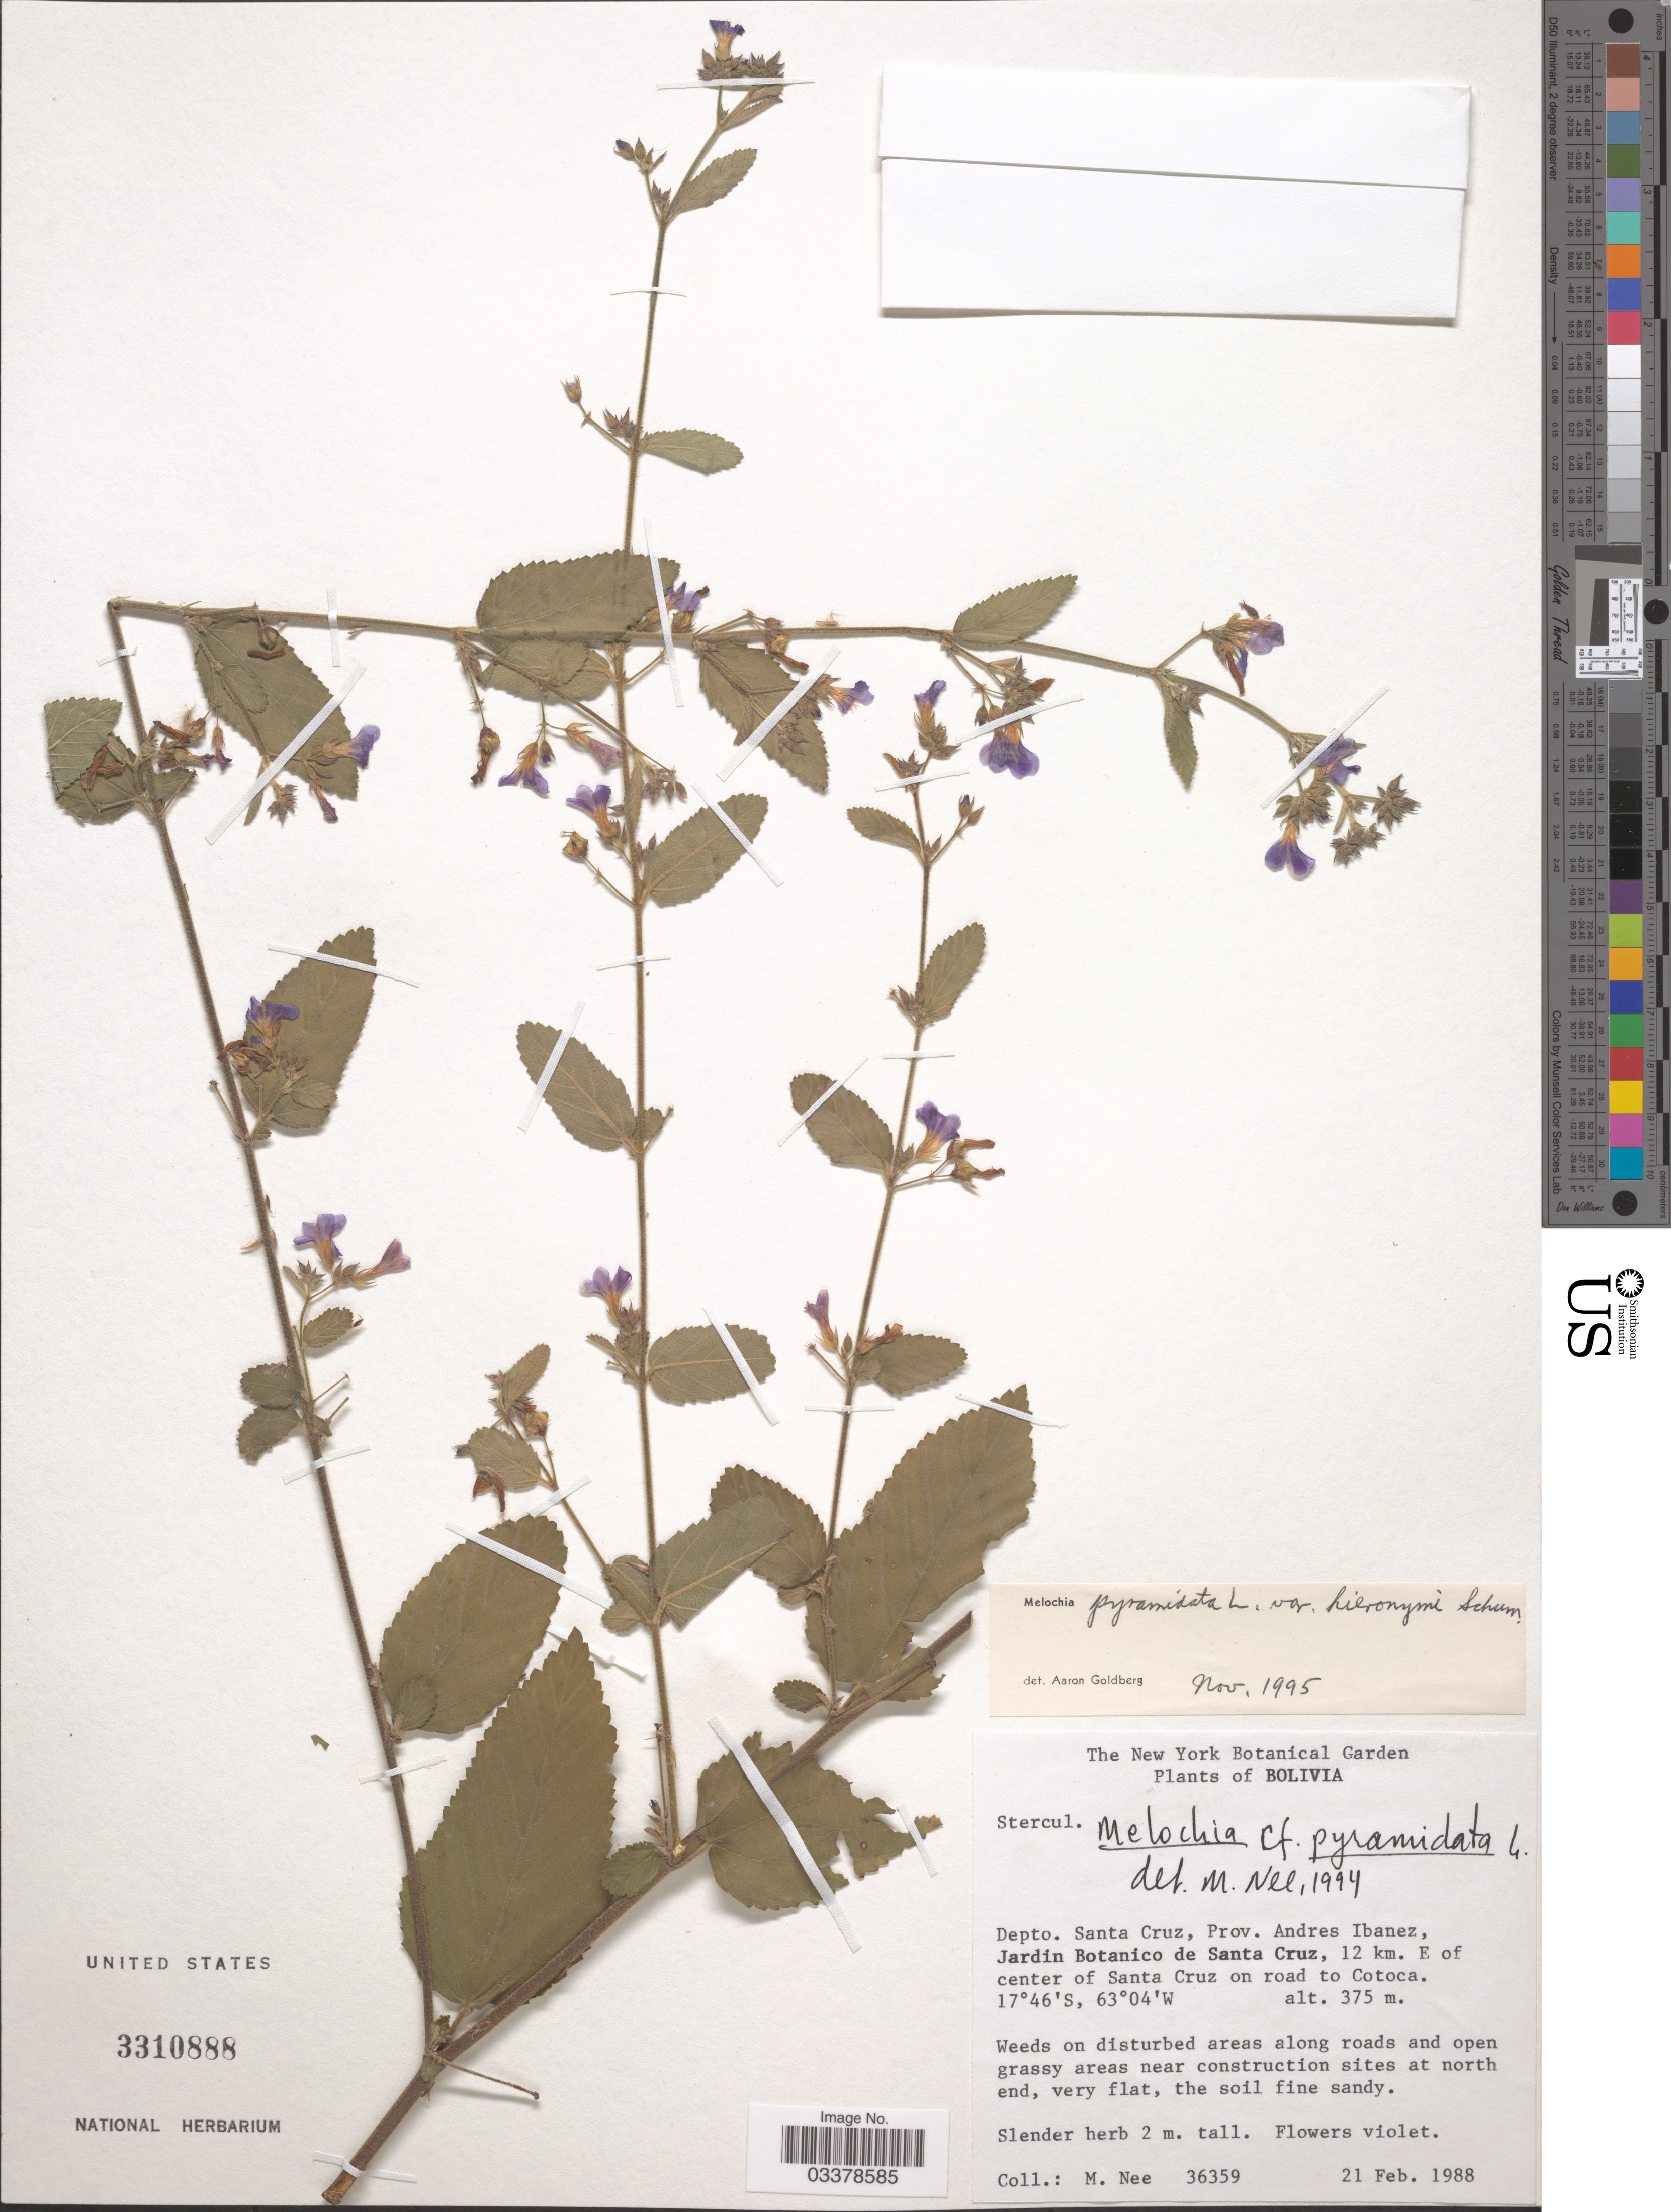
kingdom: Plantae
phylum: Tracheophyta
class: Magnoliopsida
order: Malvales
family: Malvaceae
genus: Melochia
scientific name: Melochia pyramidata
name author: L.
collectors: M. Nee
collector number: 36359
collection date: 1988-02-21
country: Bolivia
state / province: Santa Cruz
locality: Depto. Santa Cruz, Prov. Andres Ibanez, Jardin Botanico de Santa Cruz, 12 km. E of center of Santa Cruz on road to Cotoca.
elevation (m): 375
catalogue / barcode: US 3310888